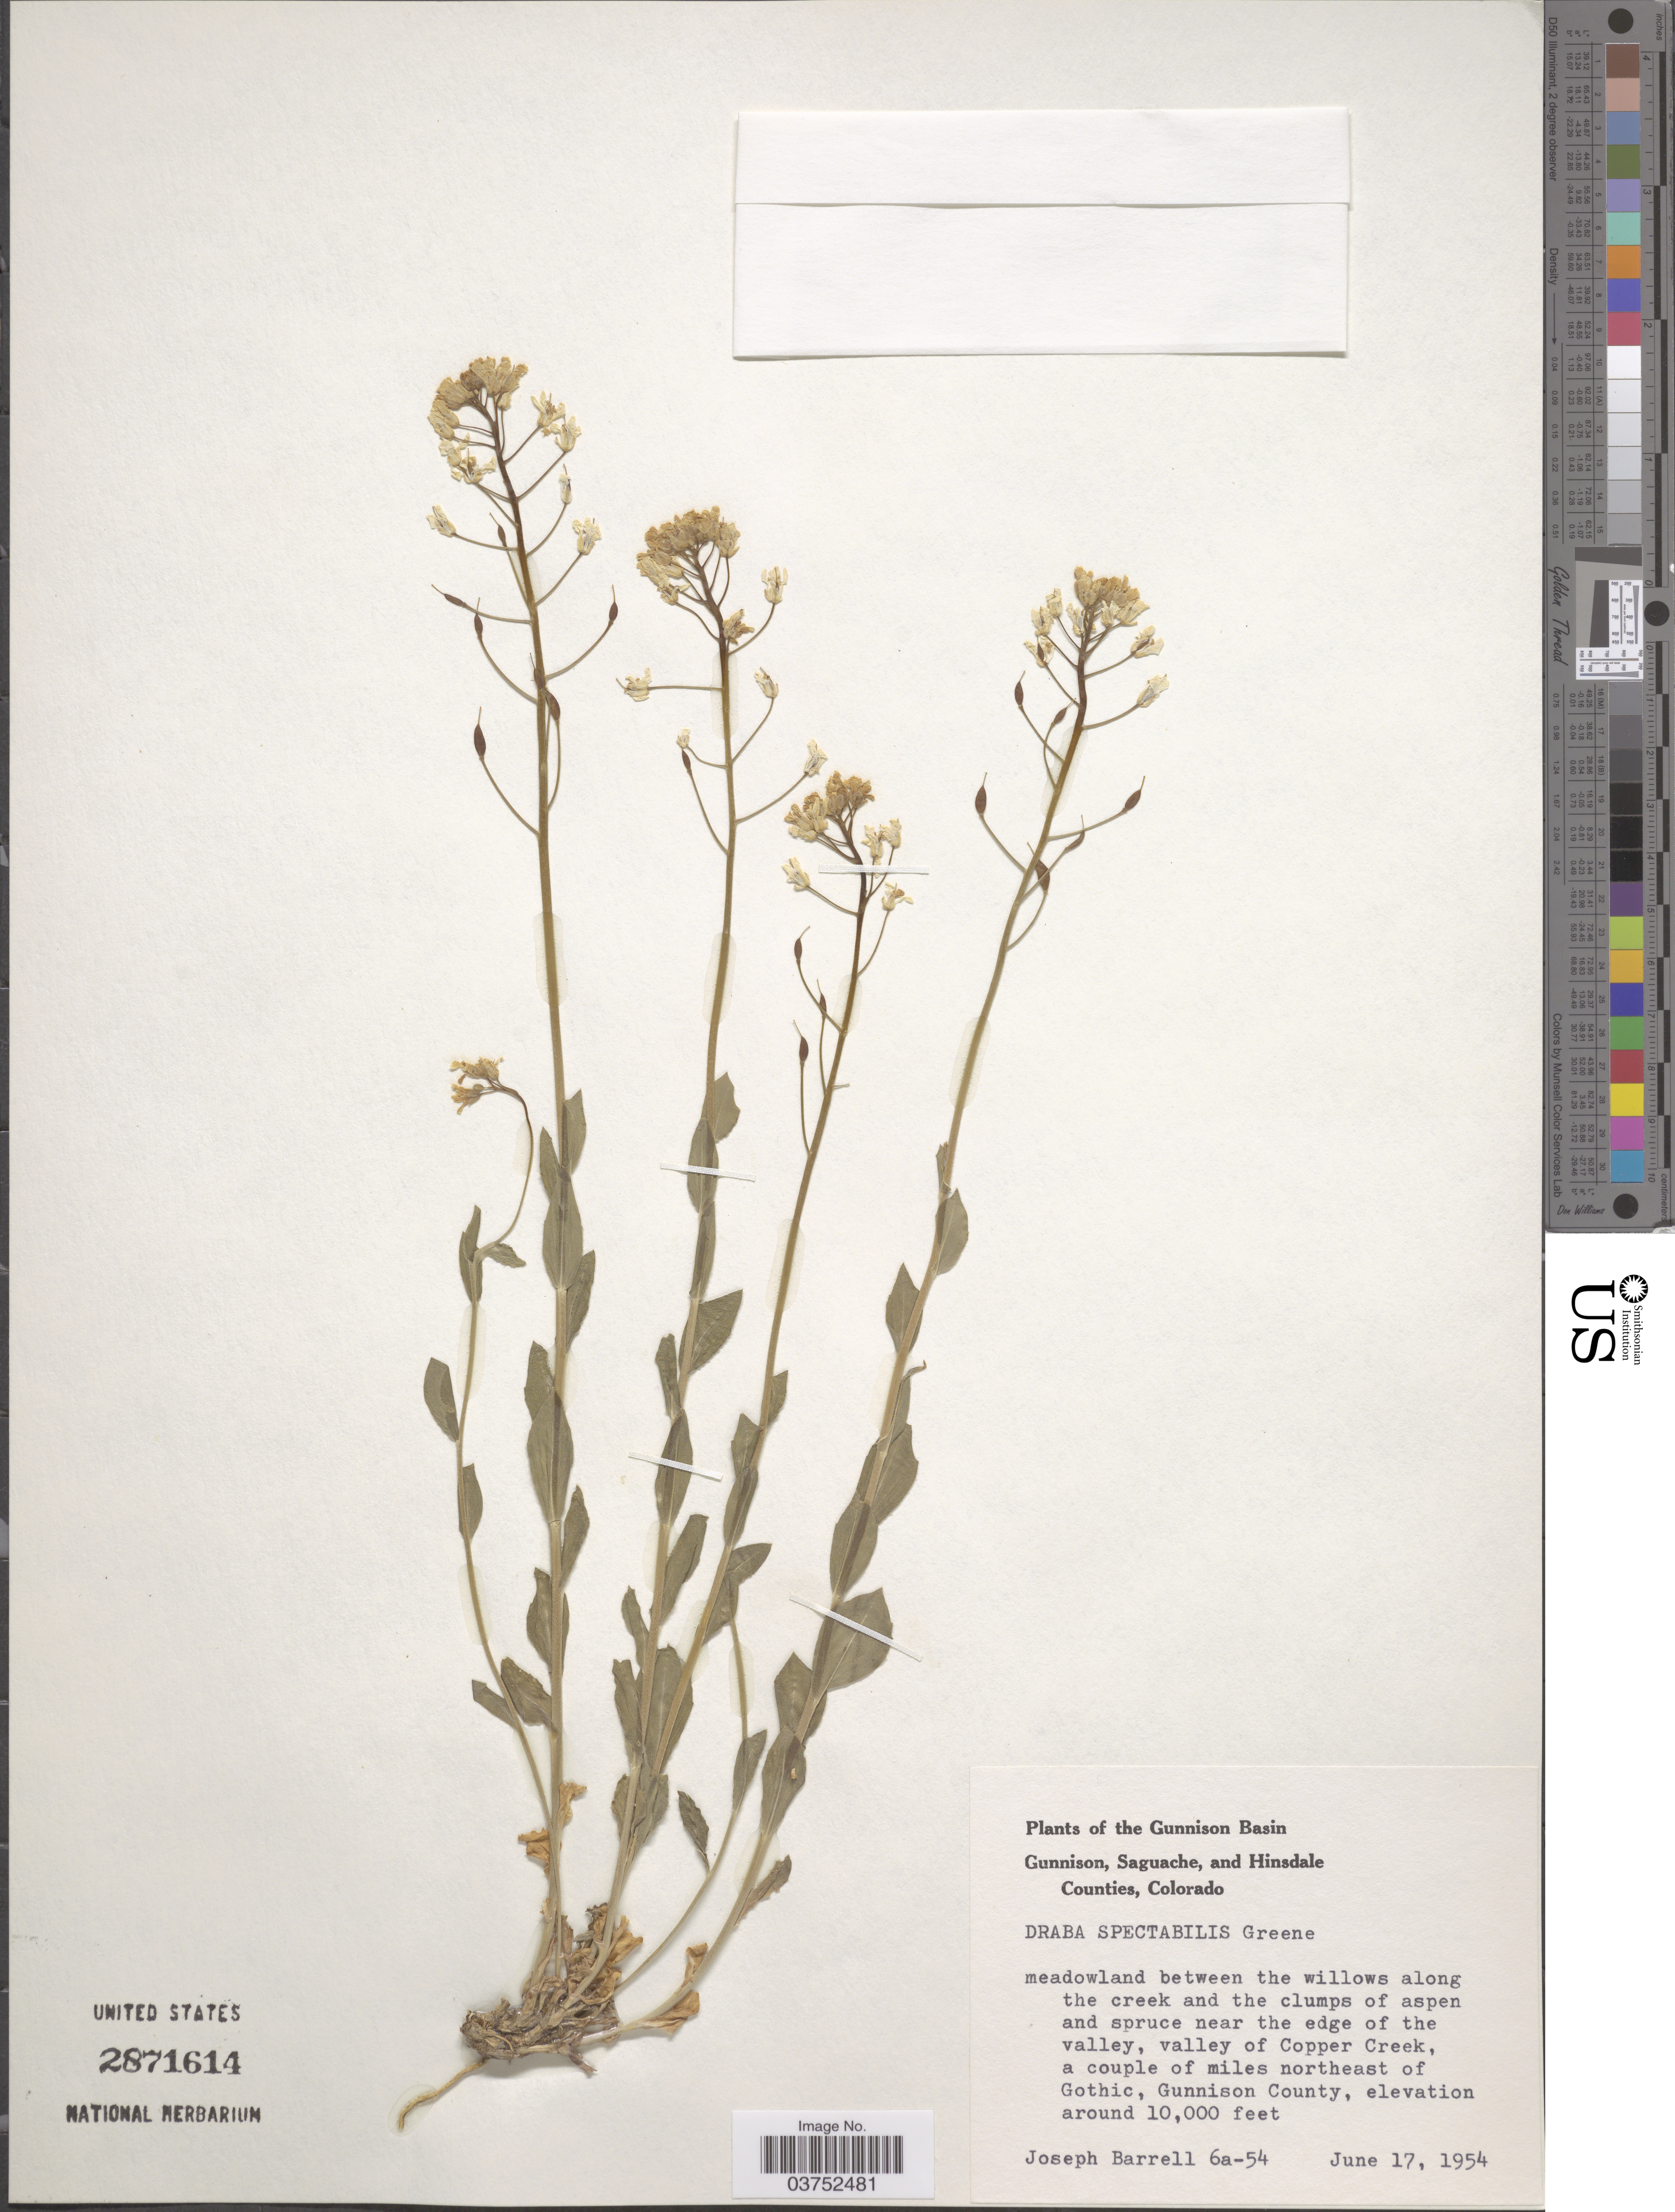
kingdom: Plantae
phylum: Tracheophyta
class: Magnoliopsida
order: Brassicales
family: Brassicaceae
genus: Draba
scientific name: Draba spectabilis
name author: Greene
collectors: J. Barrell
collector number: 6a-54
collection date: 1954-06-17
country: United States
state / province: Colorado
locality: The Gunnison Basin. Valley of Copper Creek, a couple of miles northeast of Gothic, Gunnison County.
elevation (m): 3048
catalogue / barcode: US 2871614